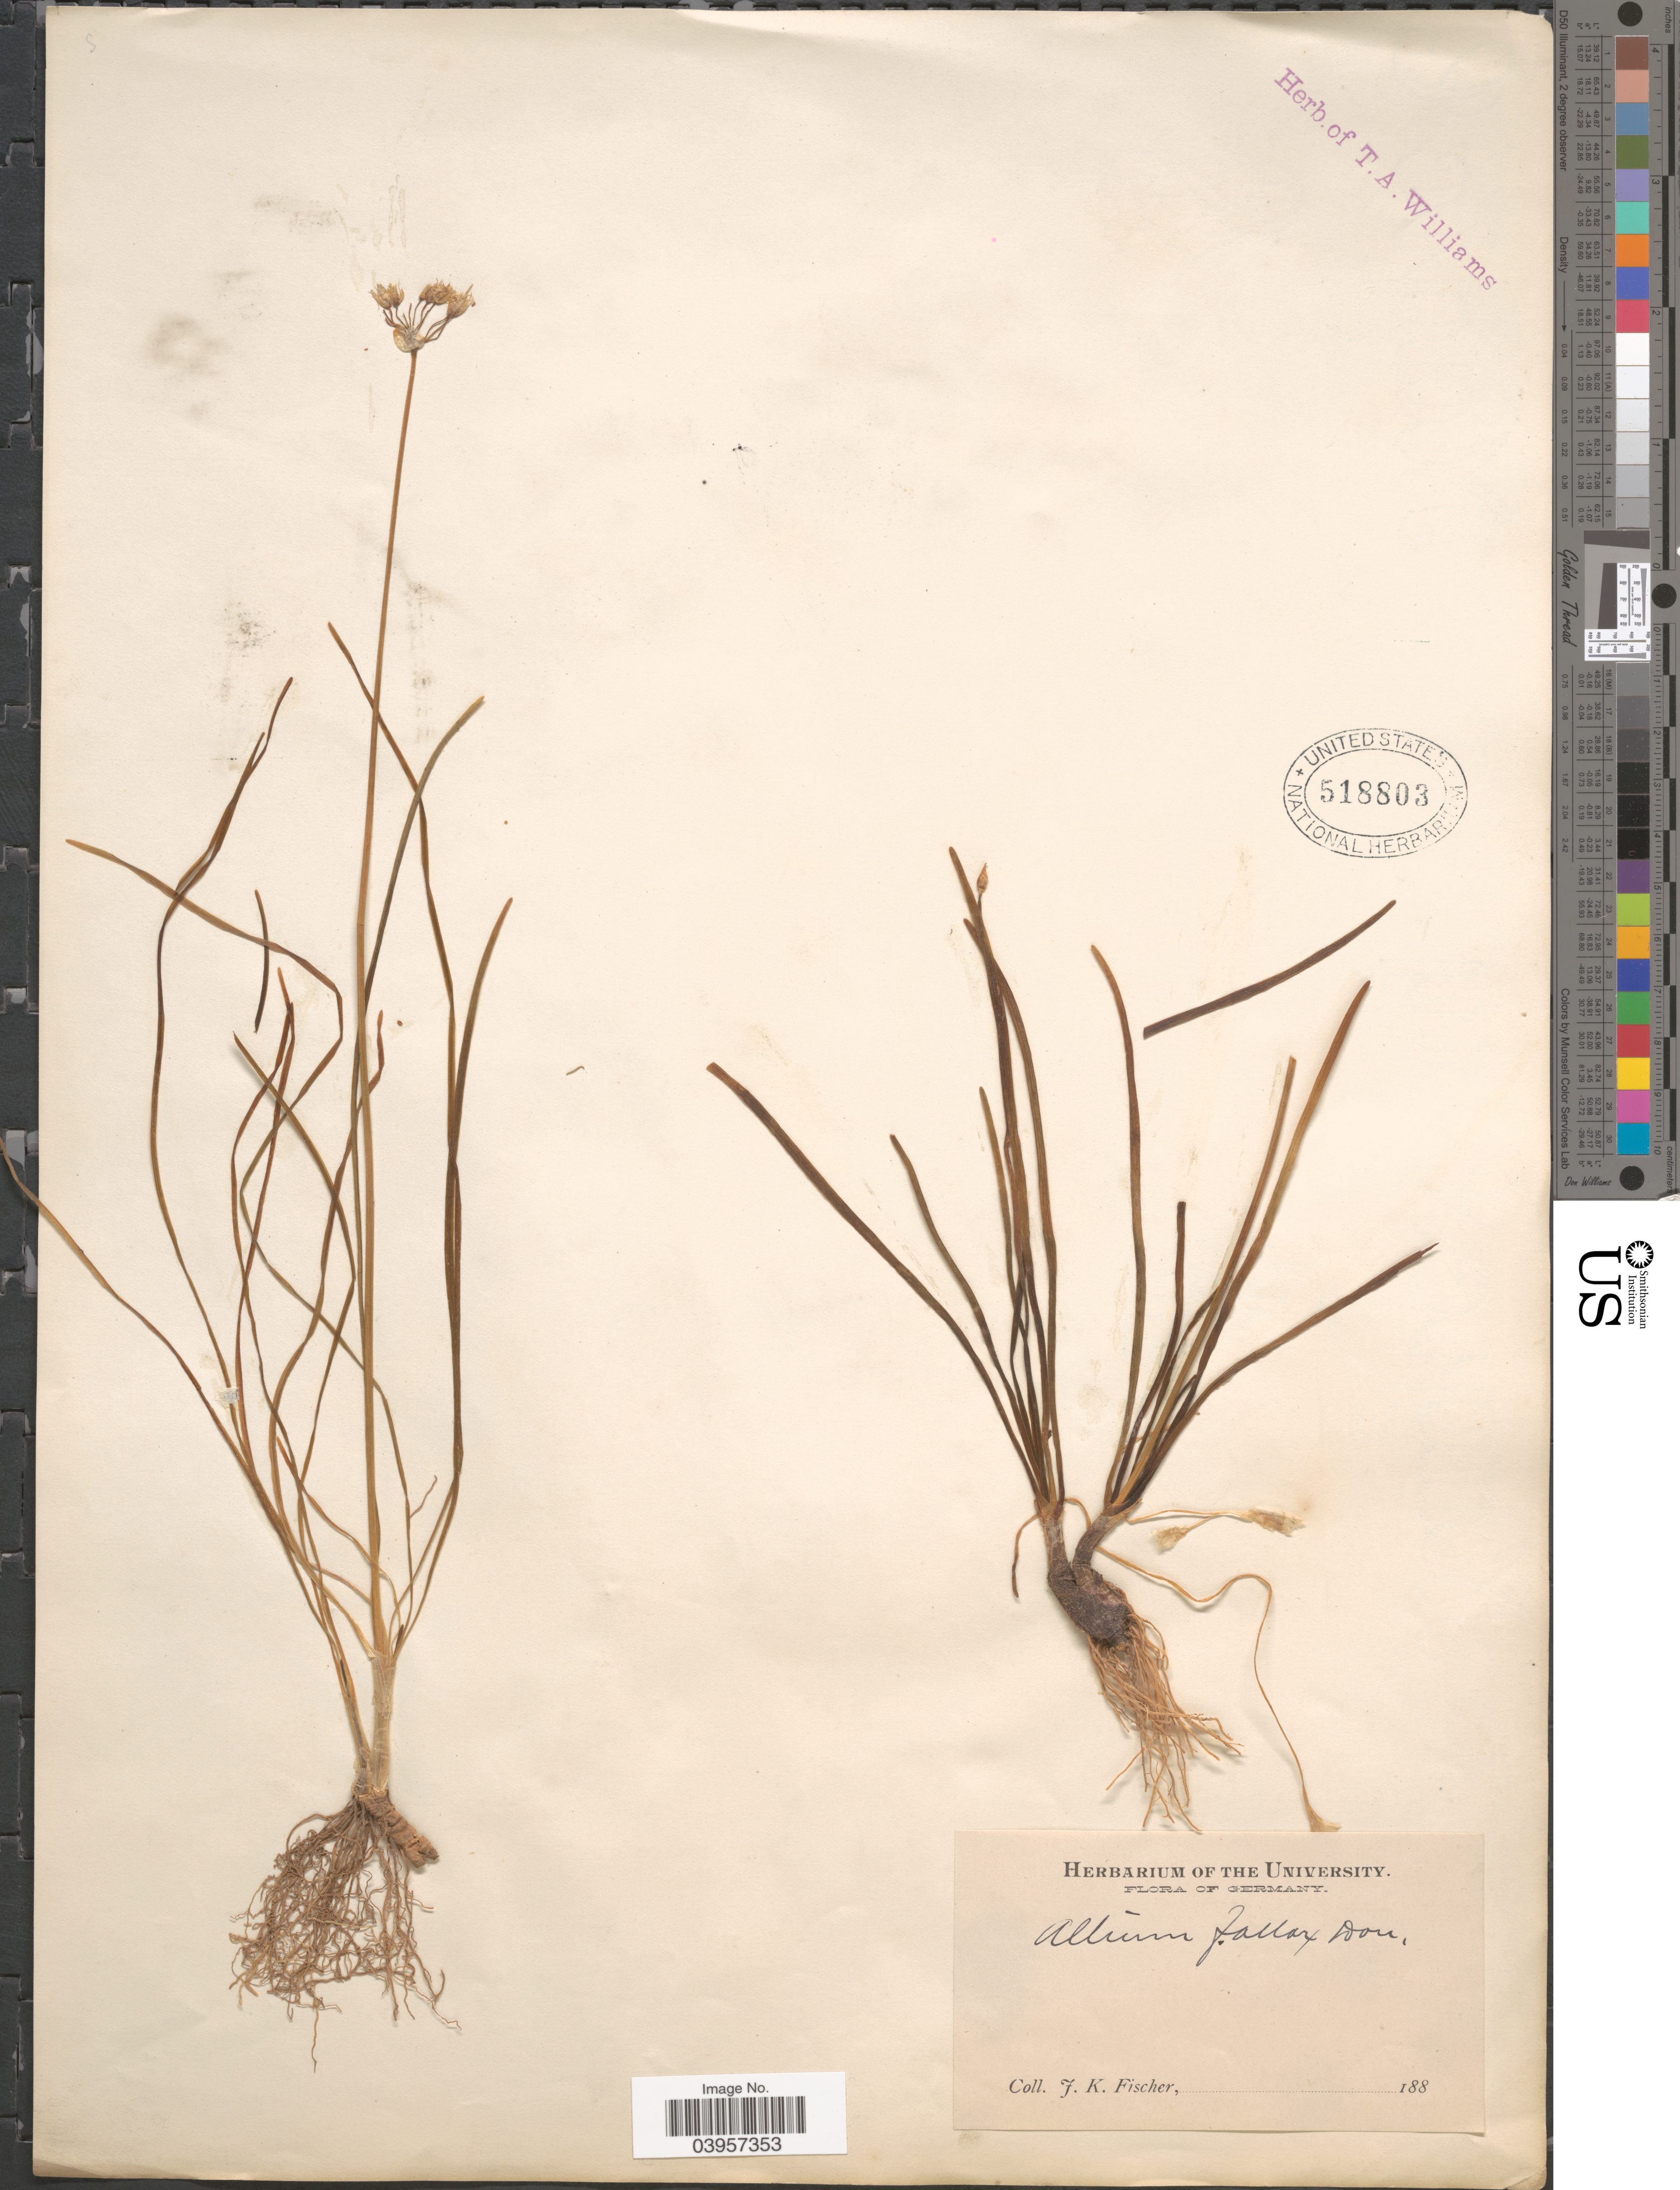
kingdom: Plantae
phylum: Tracheophyta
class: Liliopsida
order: Asparagales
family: Amaryllidaceae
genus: Allium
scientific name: Allium senescens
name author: L.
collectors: J. Fischer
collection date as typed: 188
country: Germany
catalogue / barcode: US 518803